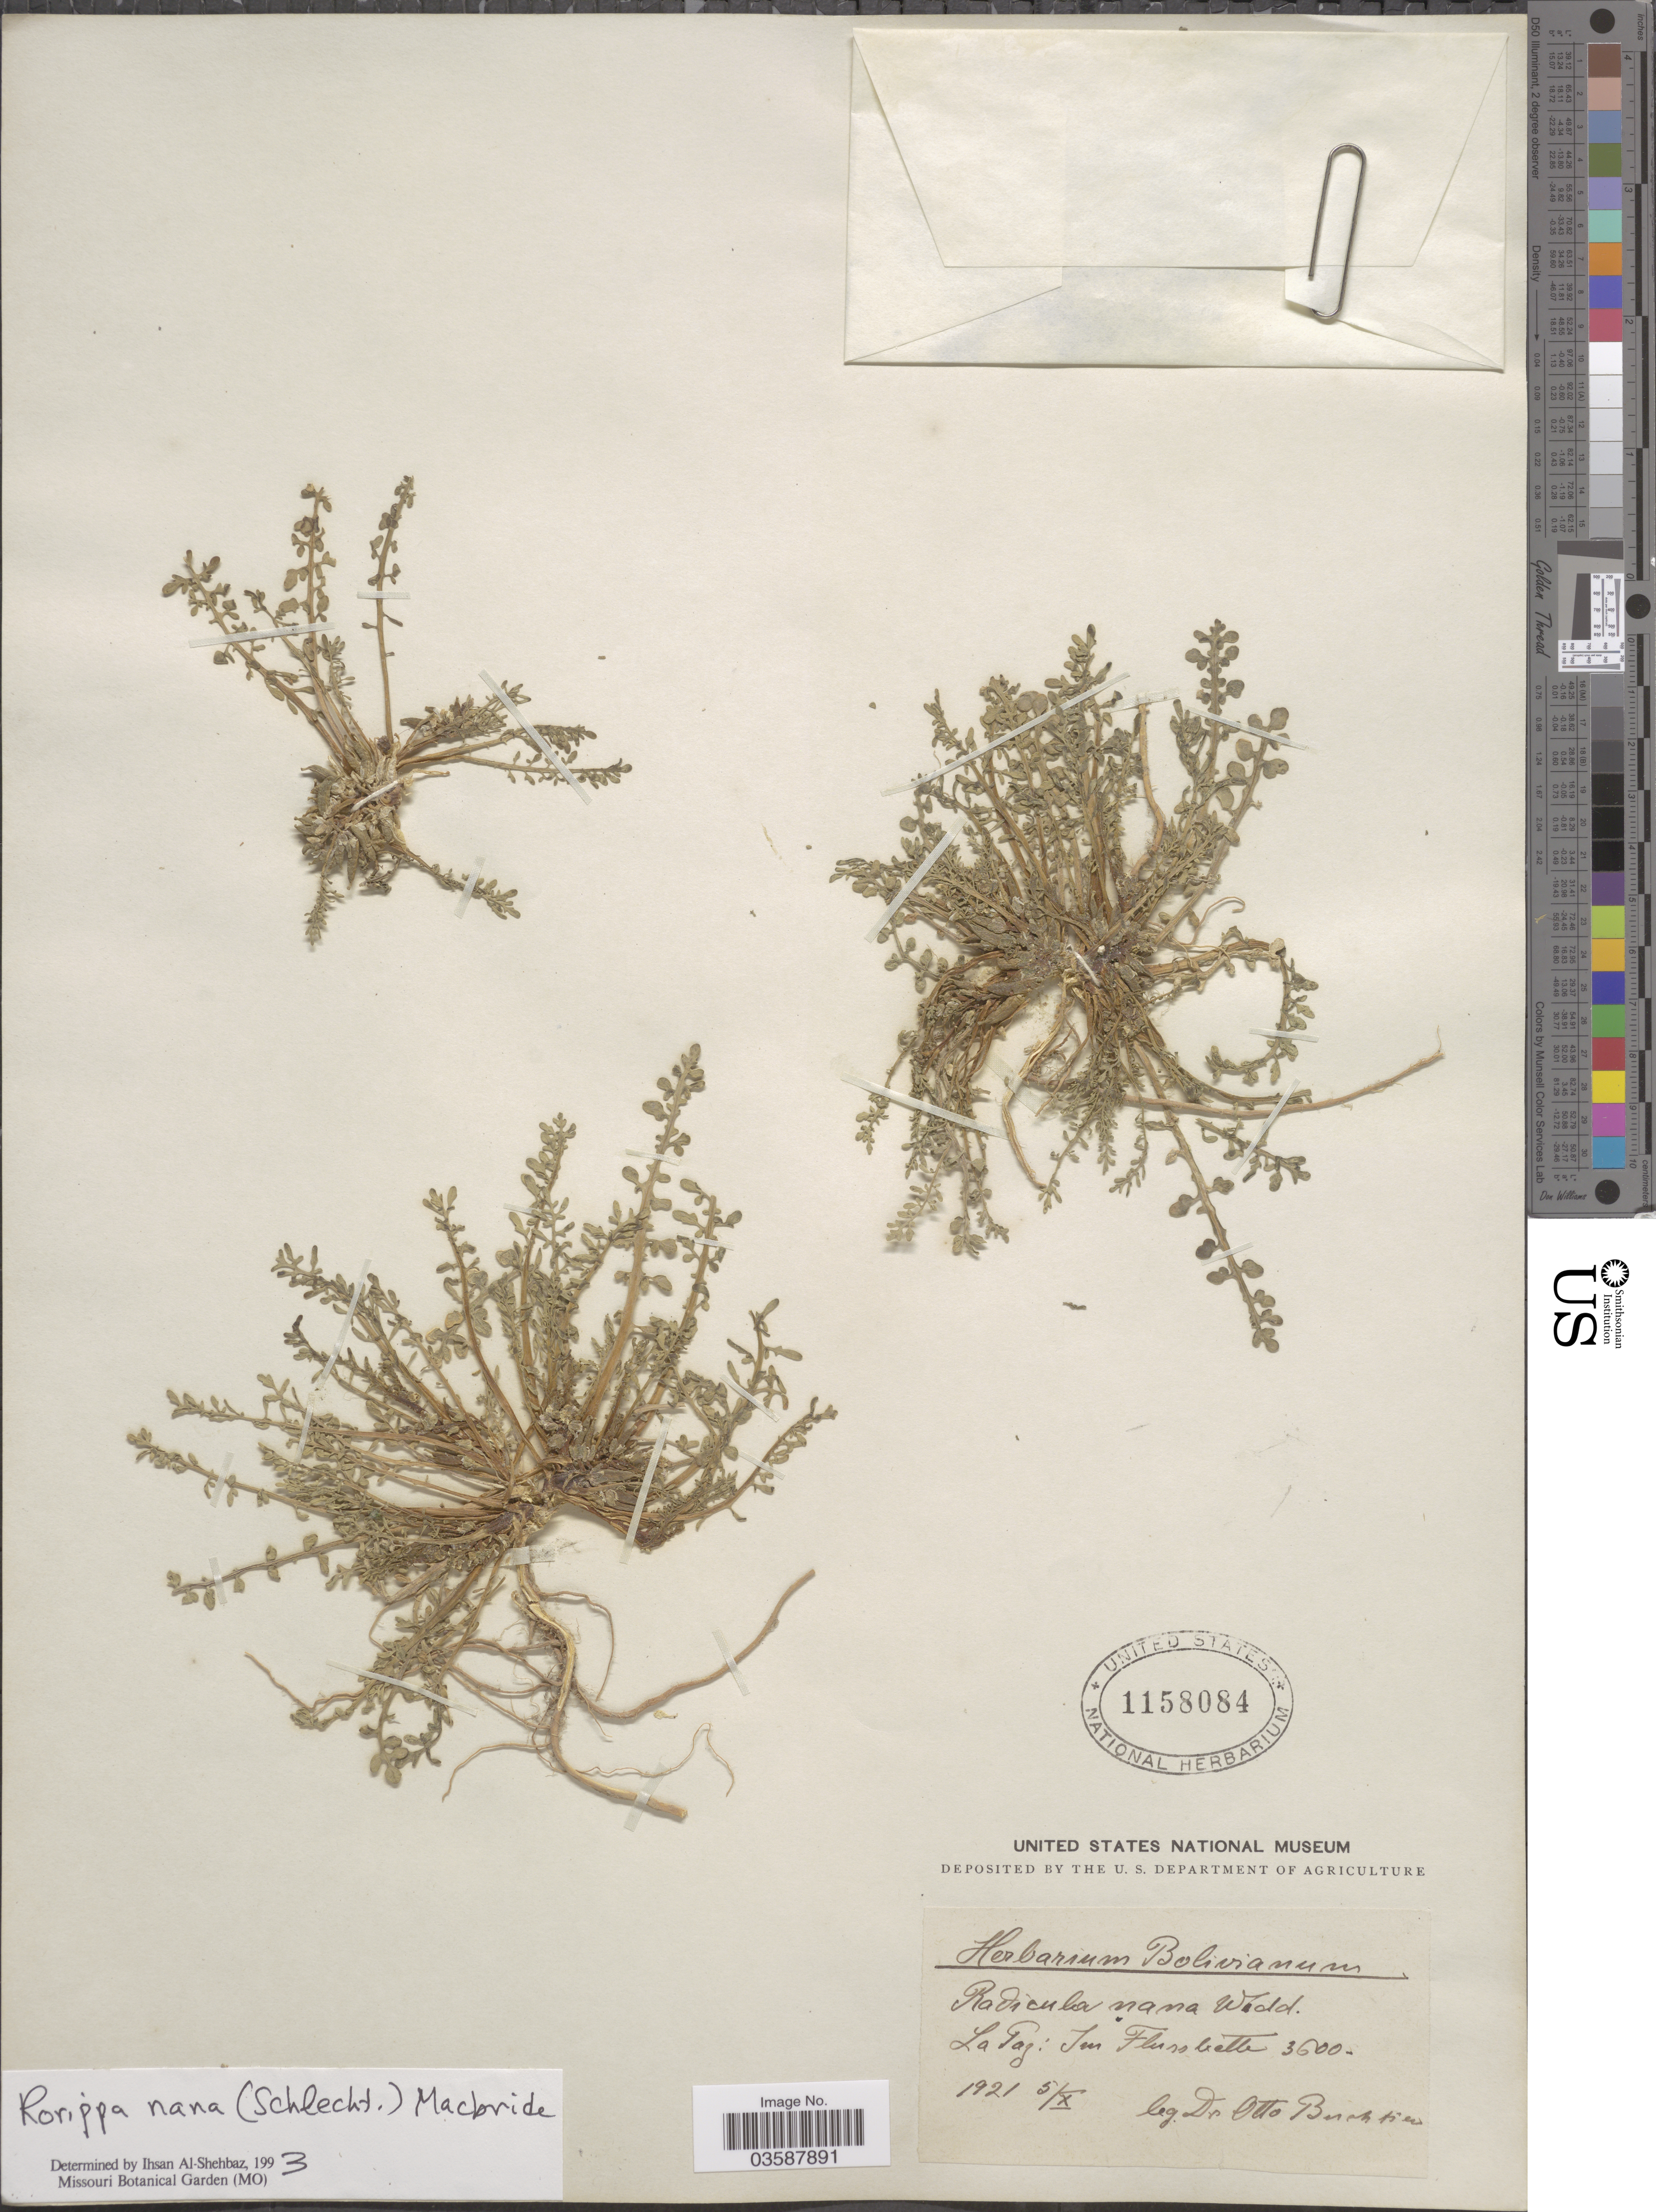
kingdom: Plantae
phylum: Tracheophyta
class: Magnoliopsida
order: Brassicales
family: Brassicaceae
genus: Rorippa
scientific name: Rorippa nana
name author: (Schltdl.) J.F. Macbr.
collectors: O. Buchtien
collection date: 1921-10-05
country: Bolivia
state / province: La Paz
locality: Im Flussbette.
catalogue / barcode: US 1158084